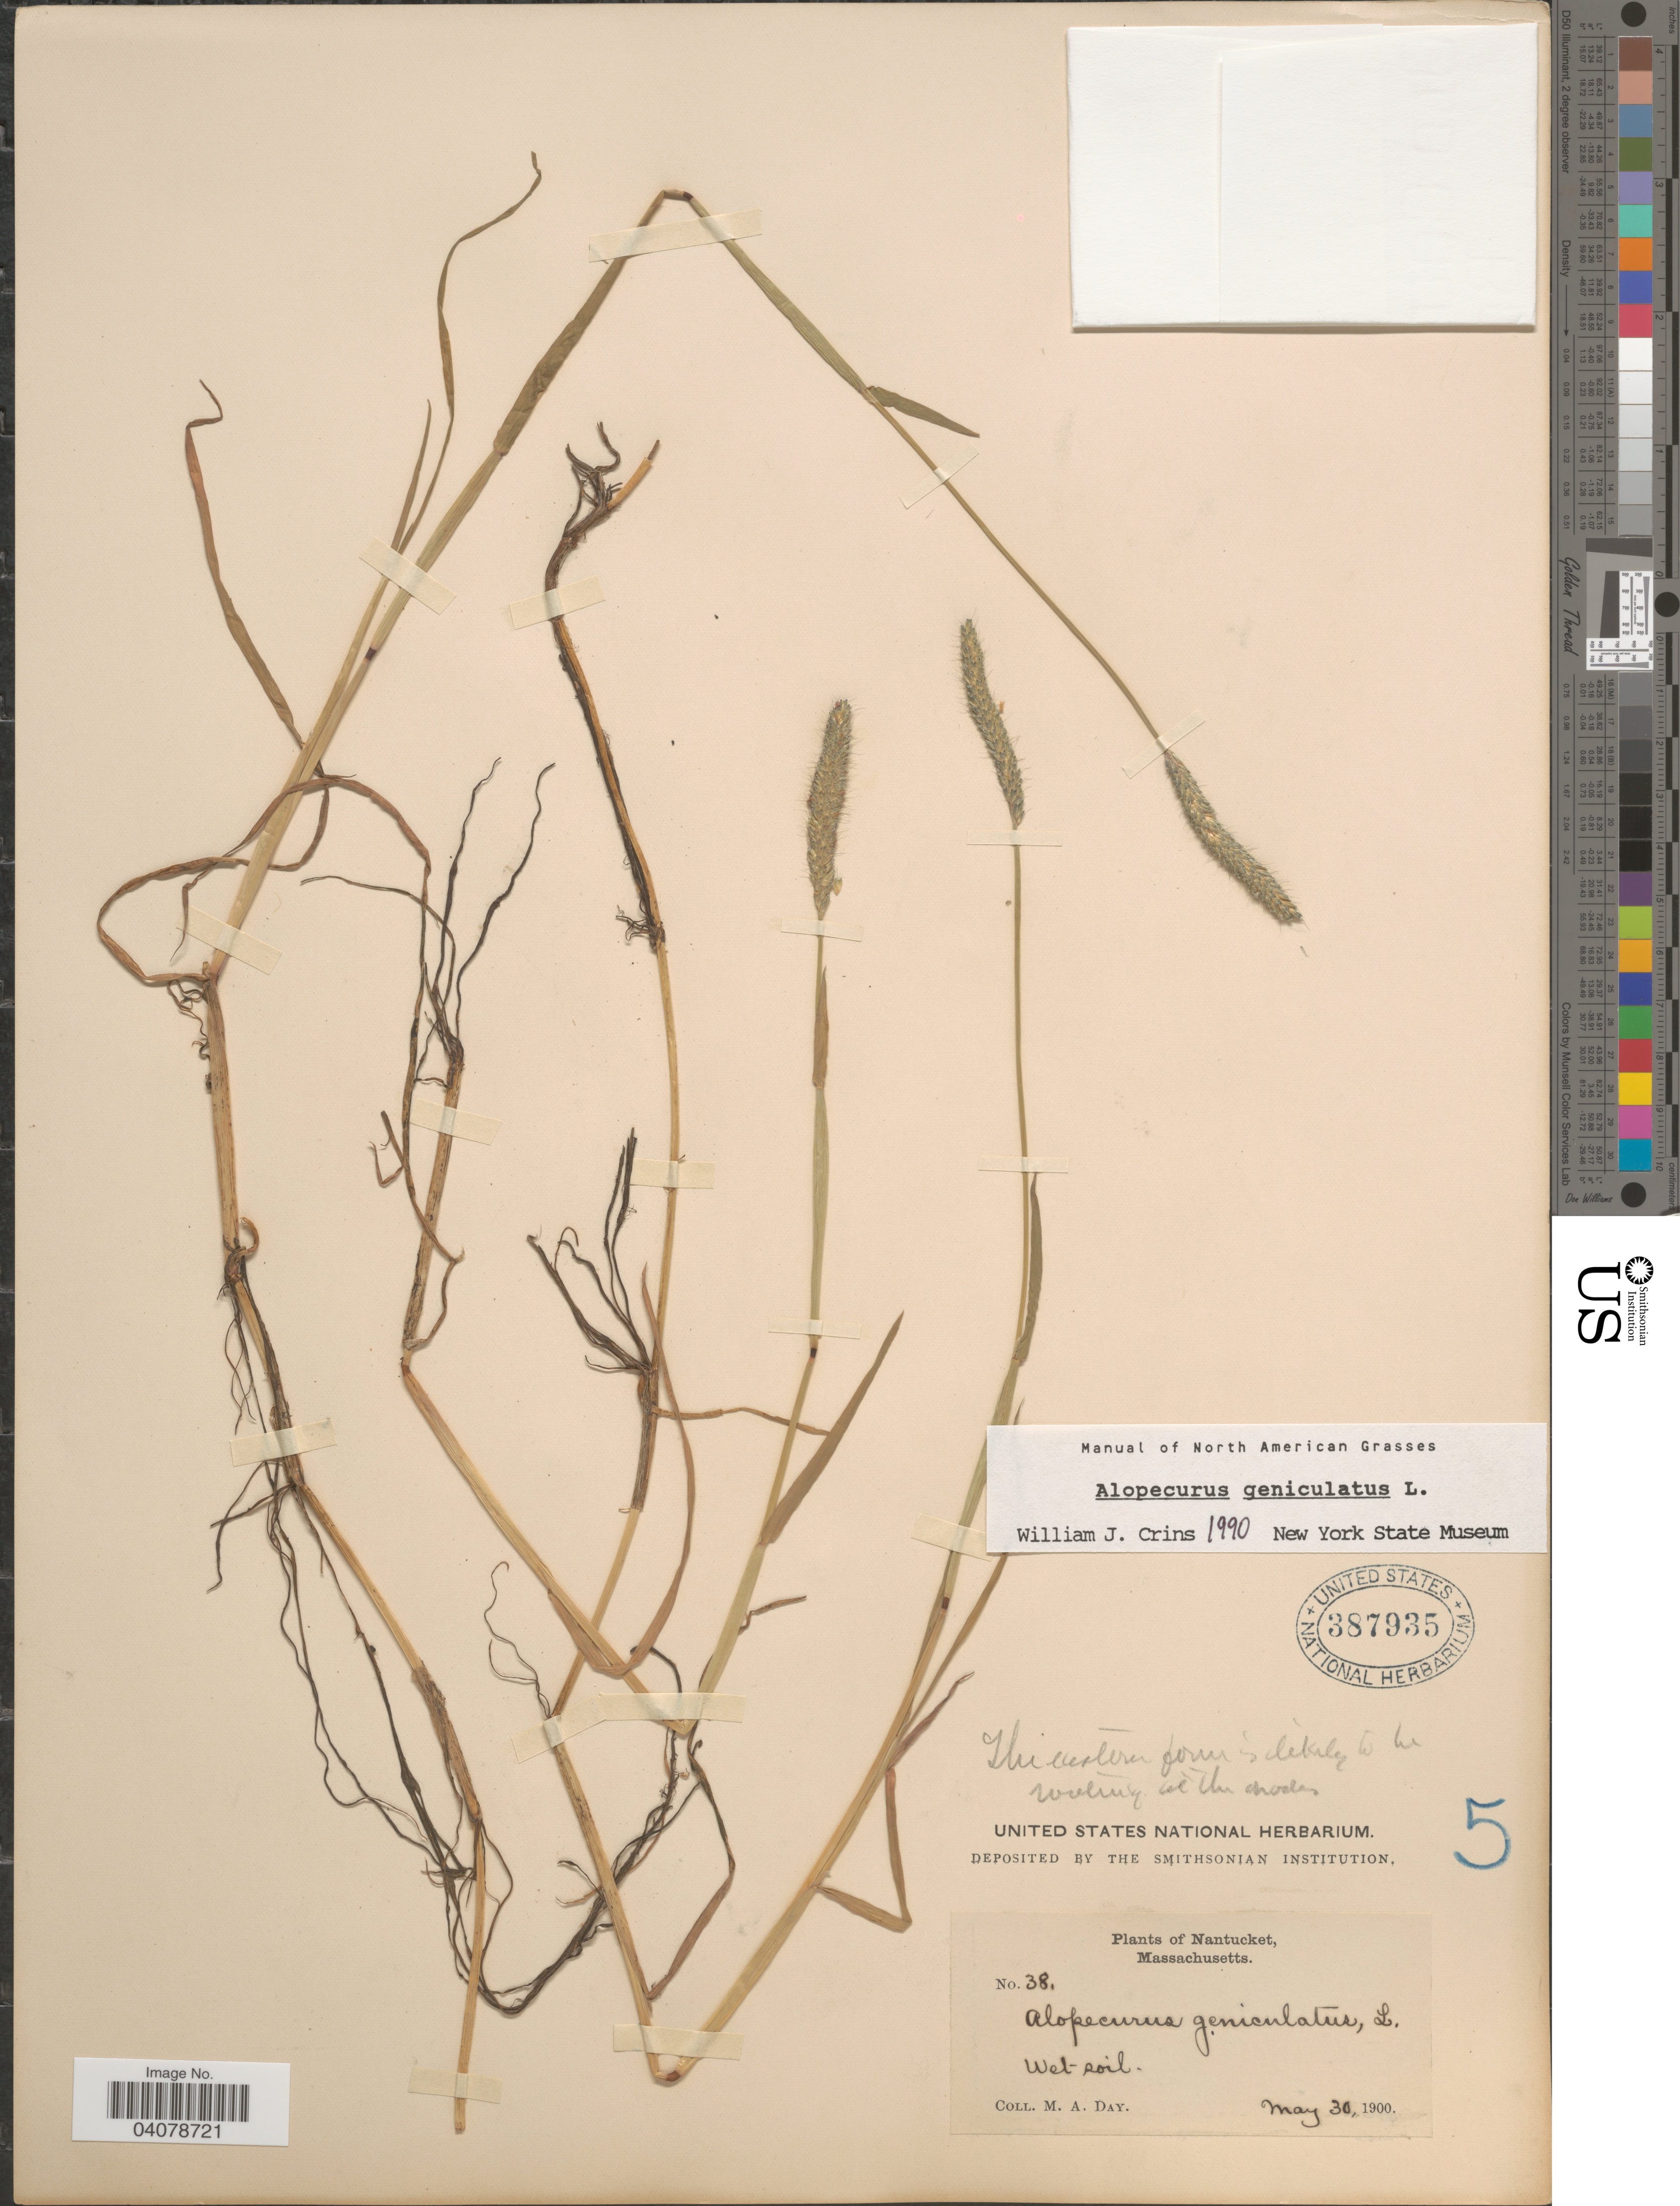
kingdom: Plantae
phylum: Tracheophyta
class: Liliopsida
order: Poales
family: Poaceae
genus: Alopecurus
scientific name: Alopecurus geniculatus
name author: L.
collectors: M. Day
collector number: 38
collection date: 1900-05-30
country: United States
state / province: Massachusetts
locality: Nantucket.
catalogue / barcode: US 387935